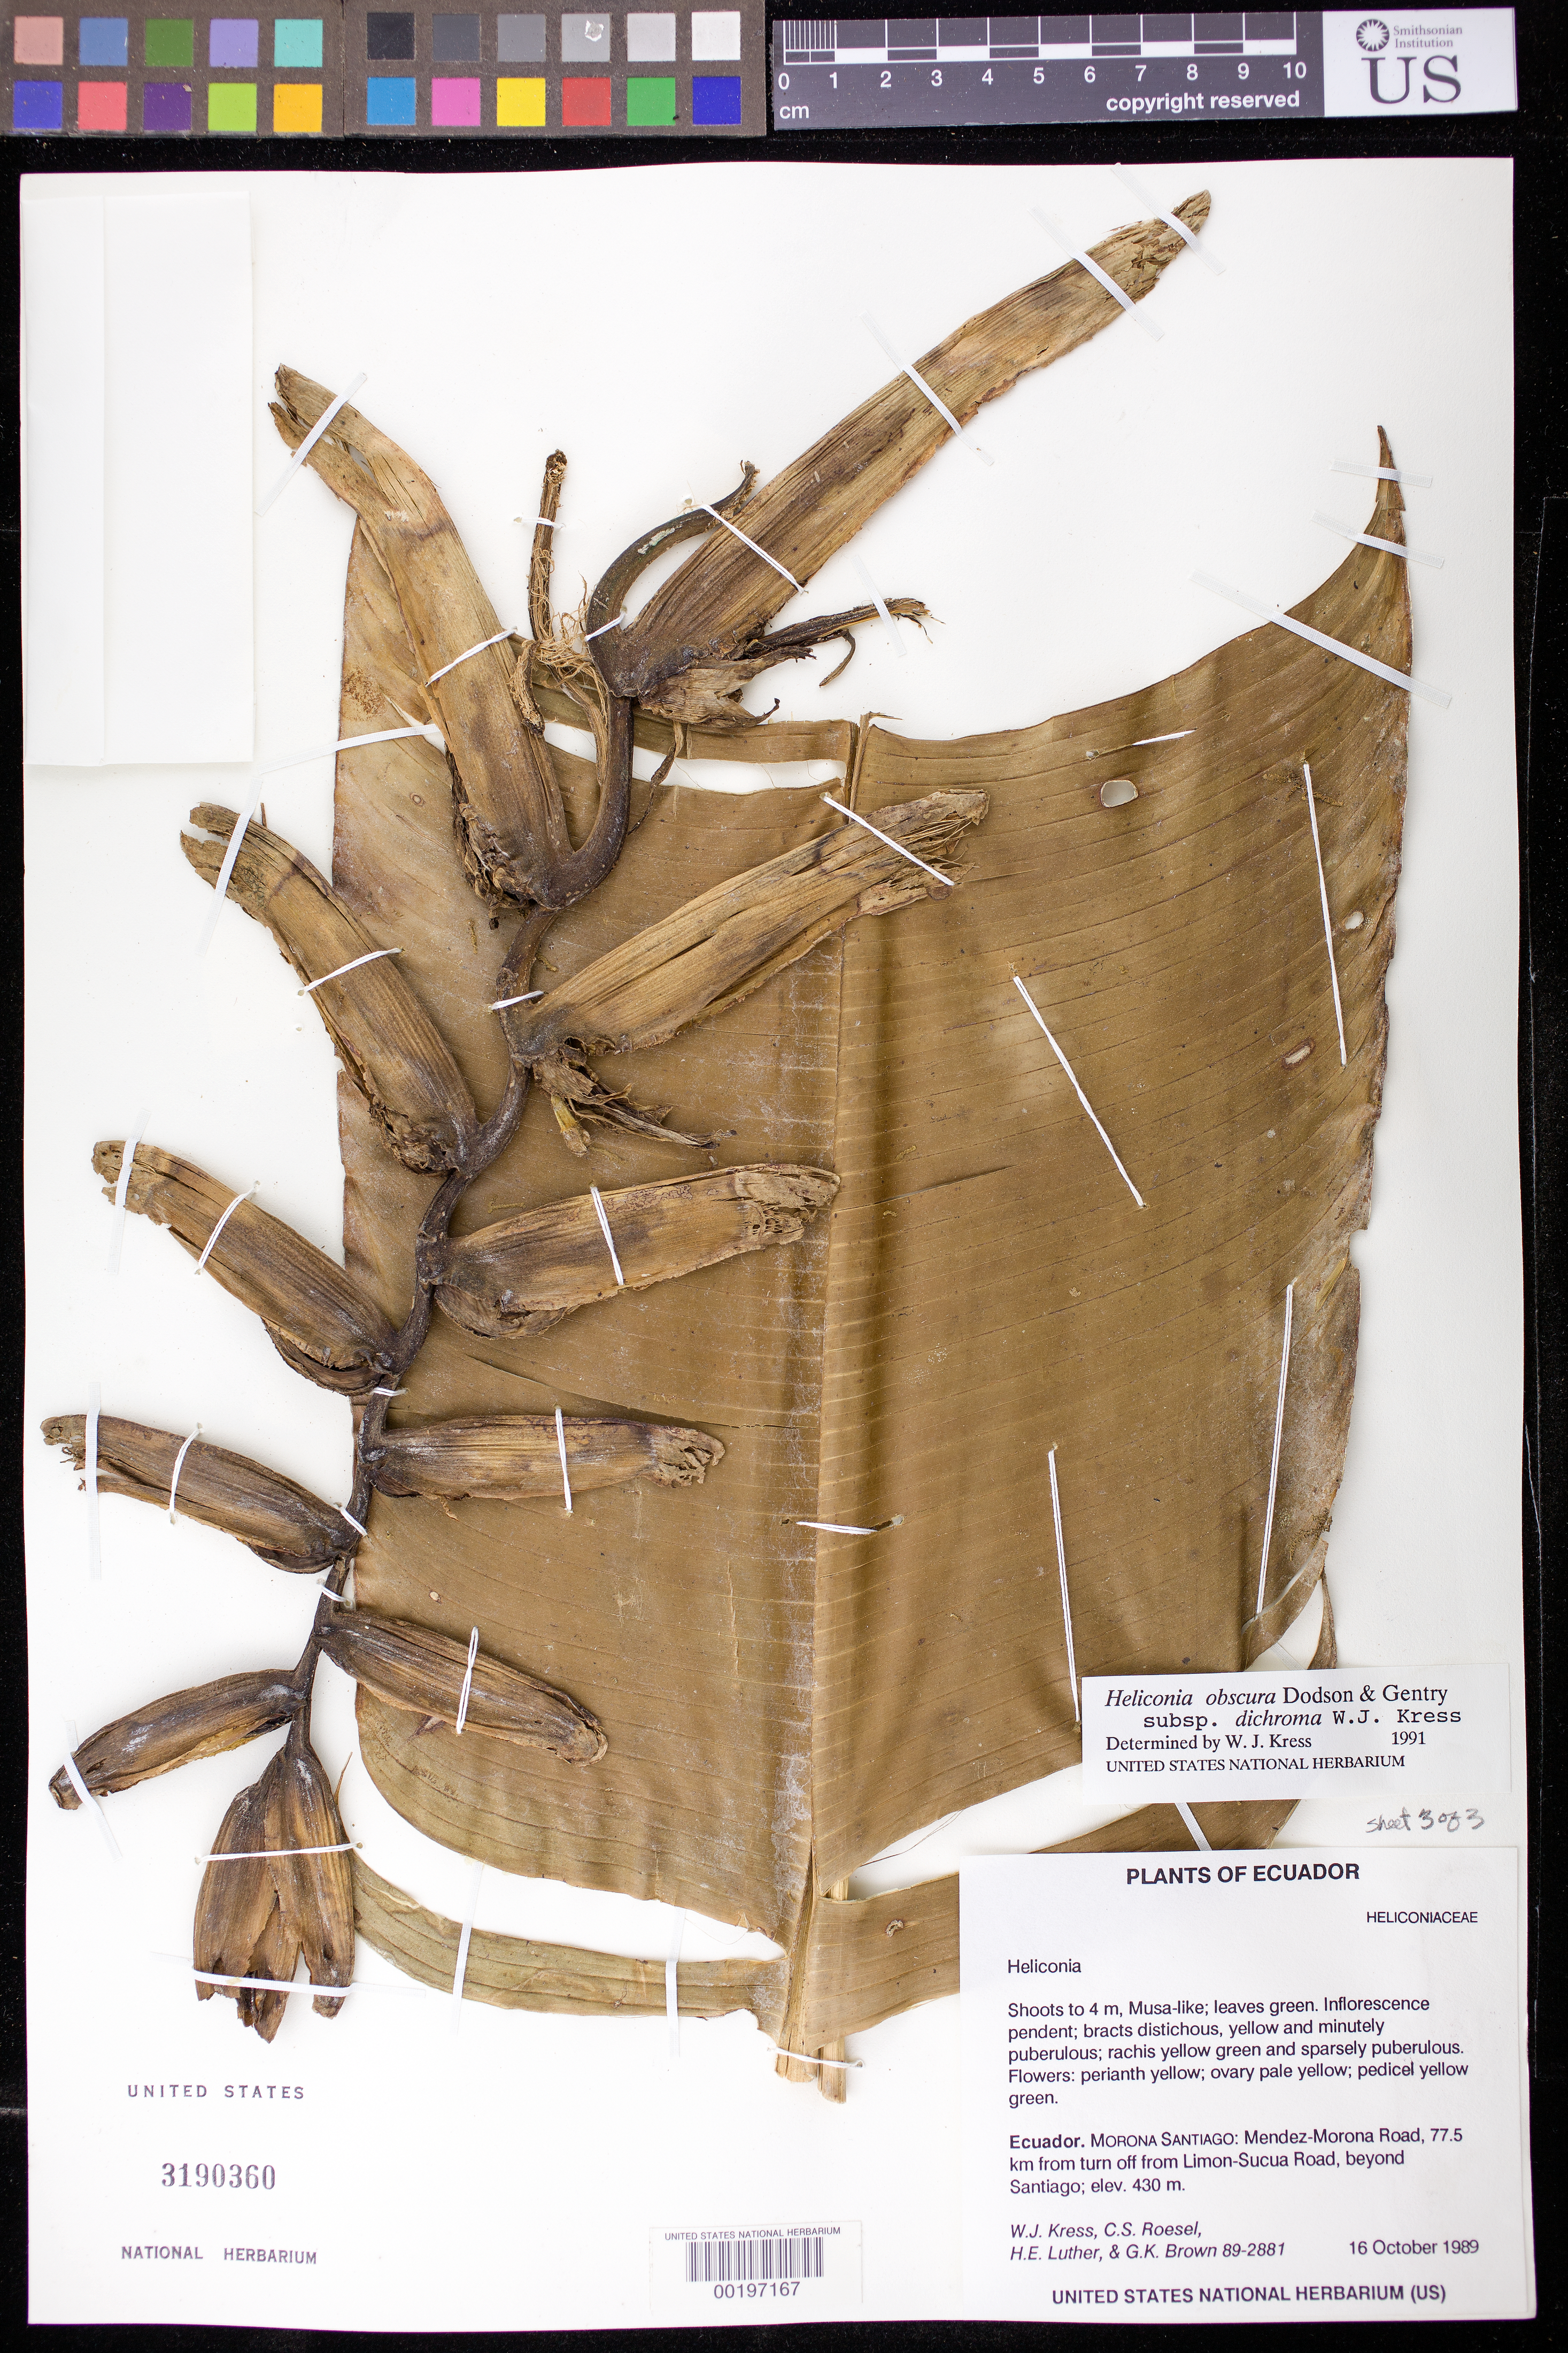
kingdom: Plantae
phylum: Tracheophyta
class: Liliopsida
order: Zingiberales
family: Heliconiaceae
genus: Heliconia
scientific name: Heliconia obscura subsp. dichroma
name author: W.J. Kress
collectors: W. J. Kress, C. S. Roesel, Harry E. Luther & G. K. Brown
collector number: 89-2881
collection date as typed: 16 Oct 1989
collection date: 1989-10-16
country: Ecuador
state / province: Morona-Santiago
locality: Mendez-morona road, 77.5 km from turn of f from Limon-sucua road, beyond Santiago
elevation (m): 430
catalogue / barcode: US 3190360